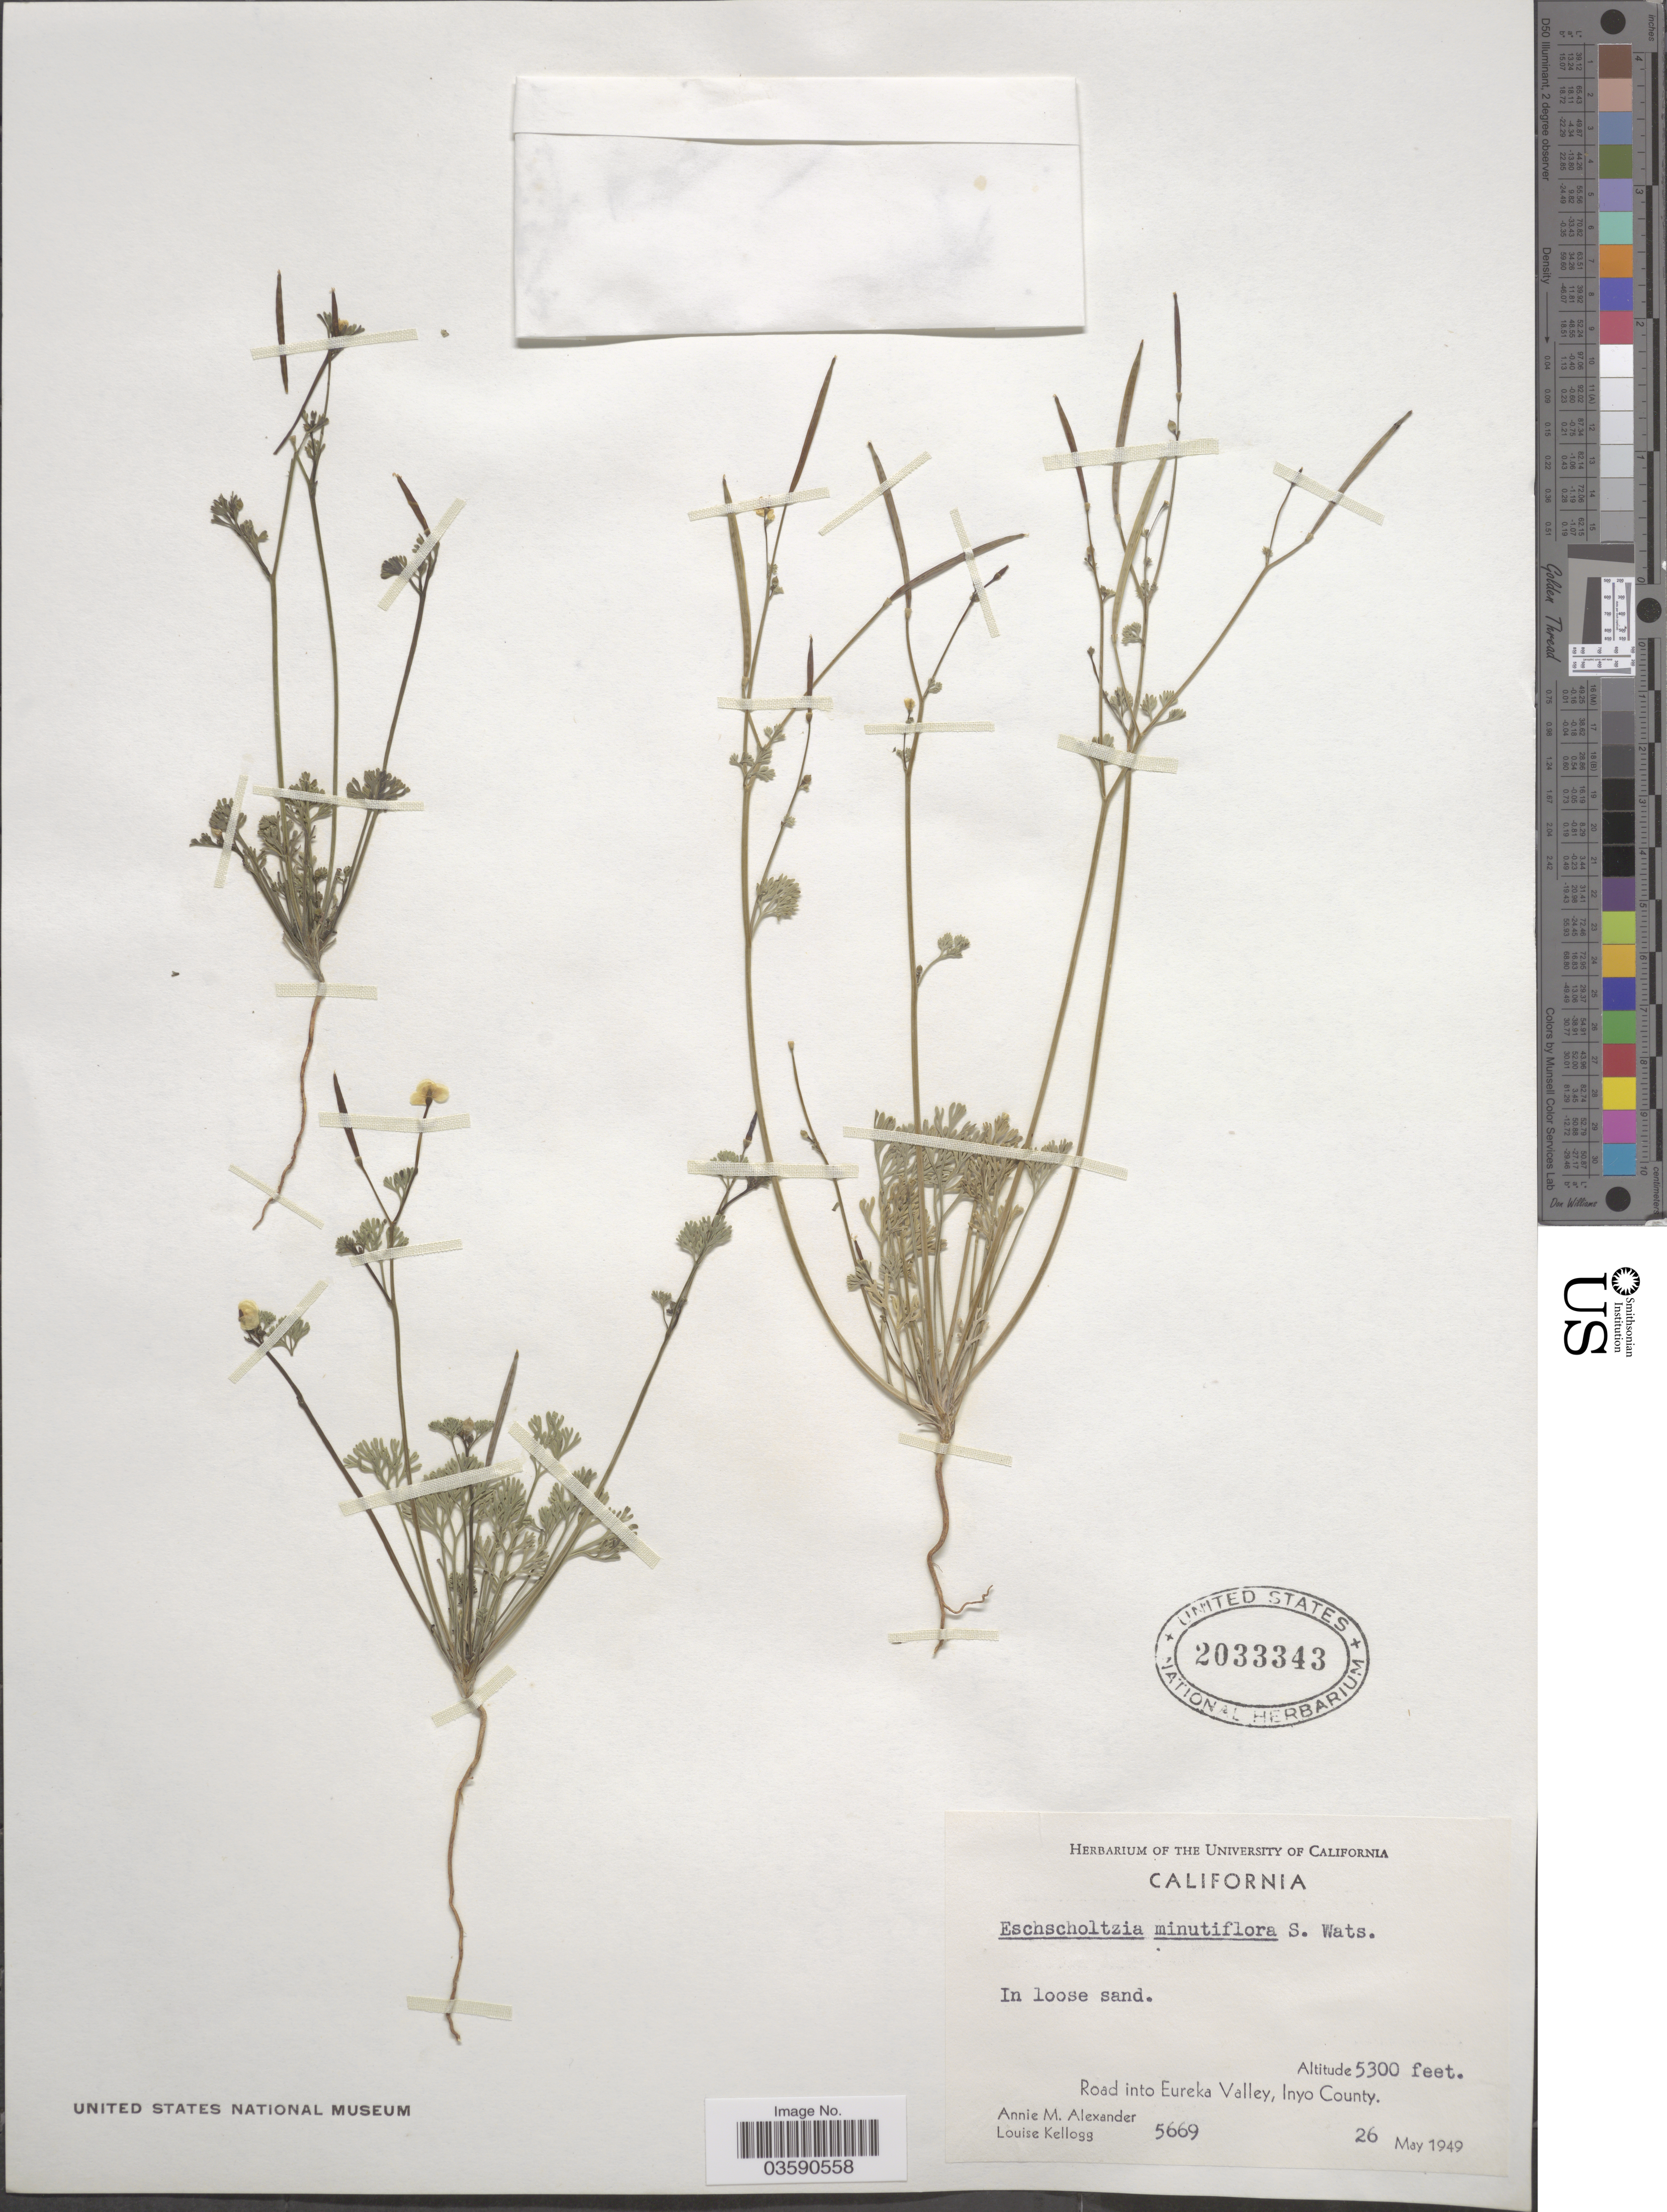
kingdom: Plantae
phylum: Tracheophyta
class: Magnoliopsida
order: Ranunculales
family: Papaveraceae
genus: Eschscholzia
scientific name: Eschscholzia minutiflora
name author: S. Watson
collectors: A. M. Alexander & L. Kellogg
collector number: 5669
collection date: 1949-05-26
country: United States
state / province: California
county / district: Inyo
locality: Road into Eureka Valley, Inyo County.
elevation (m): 1615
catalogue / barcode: US 2033343